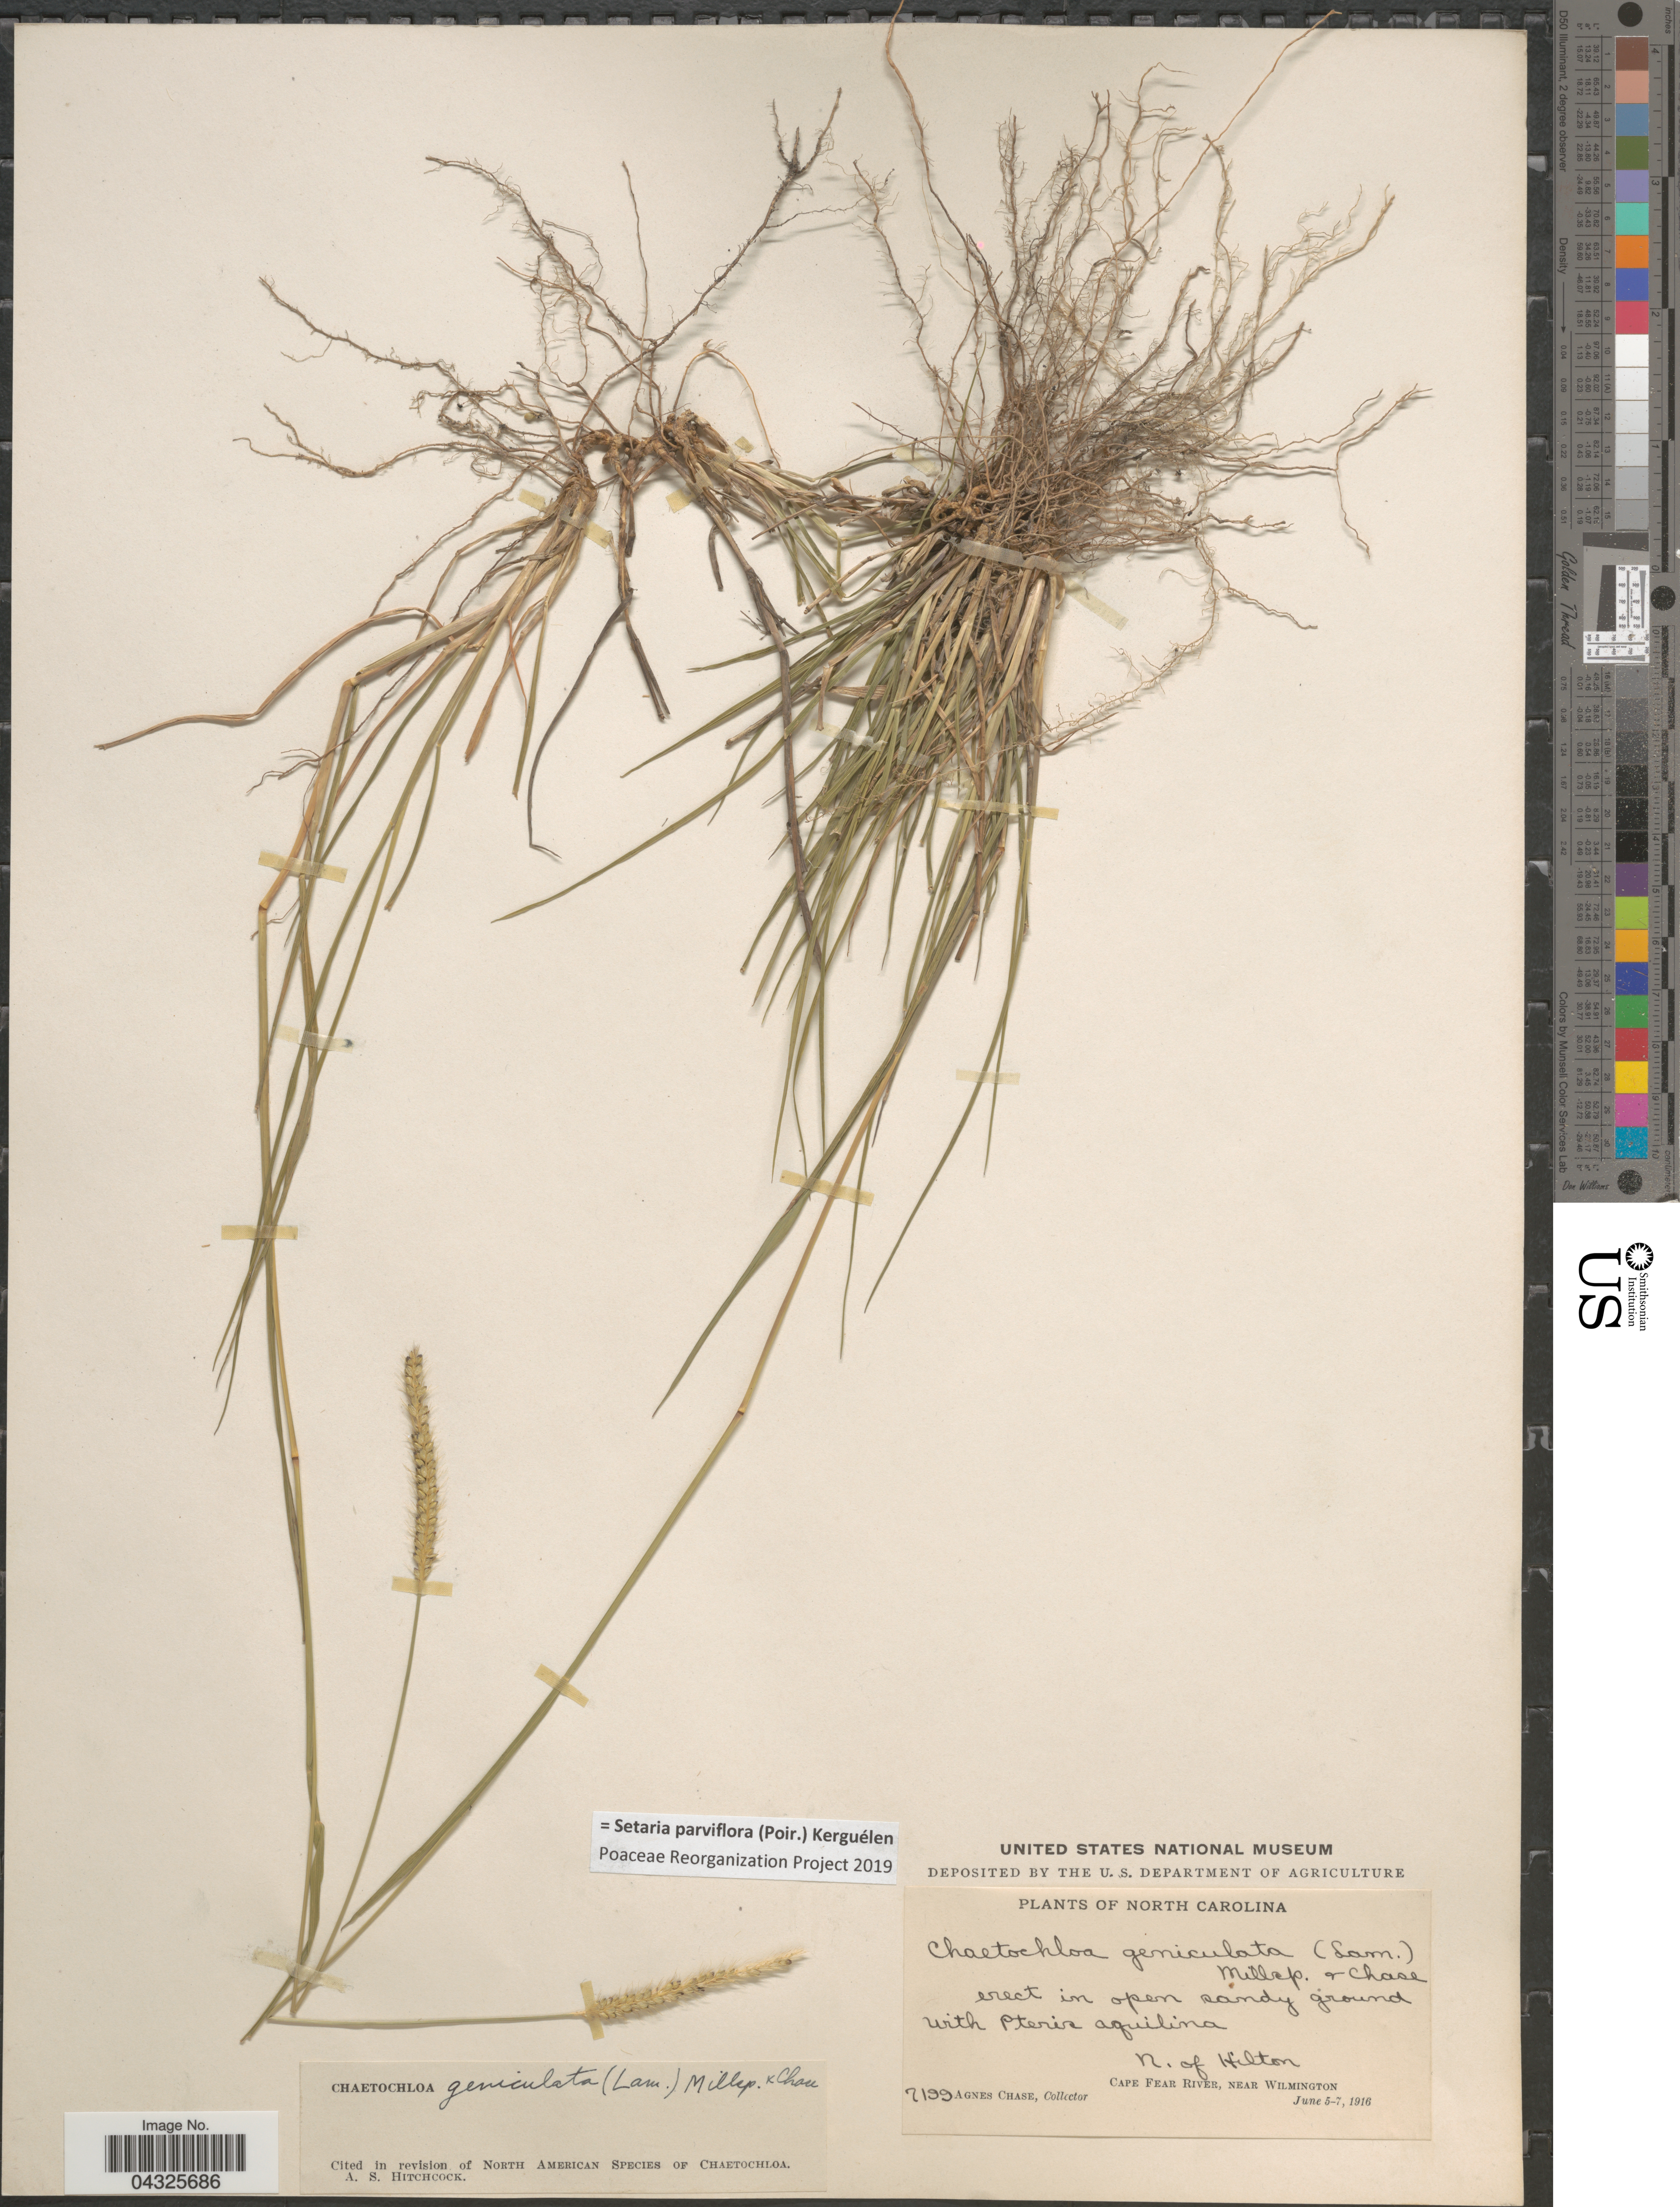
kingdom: Plantae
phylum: Tracheophyta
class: Liliopsida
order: Poales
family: Poaceae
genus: Setaria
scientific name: Setaria parviflora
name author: (Poir.) Kerguélen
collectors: A. Chase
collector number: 7199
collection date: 1916-06-05/1916-06-07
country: United States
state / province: North Carolina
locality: N. of Hilton. Cape Fear River, near Wilmington.